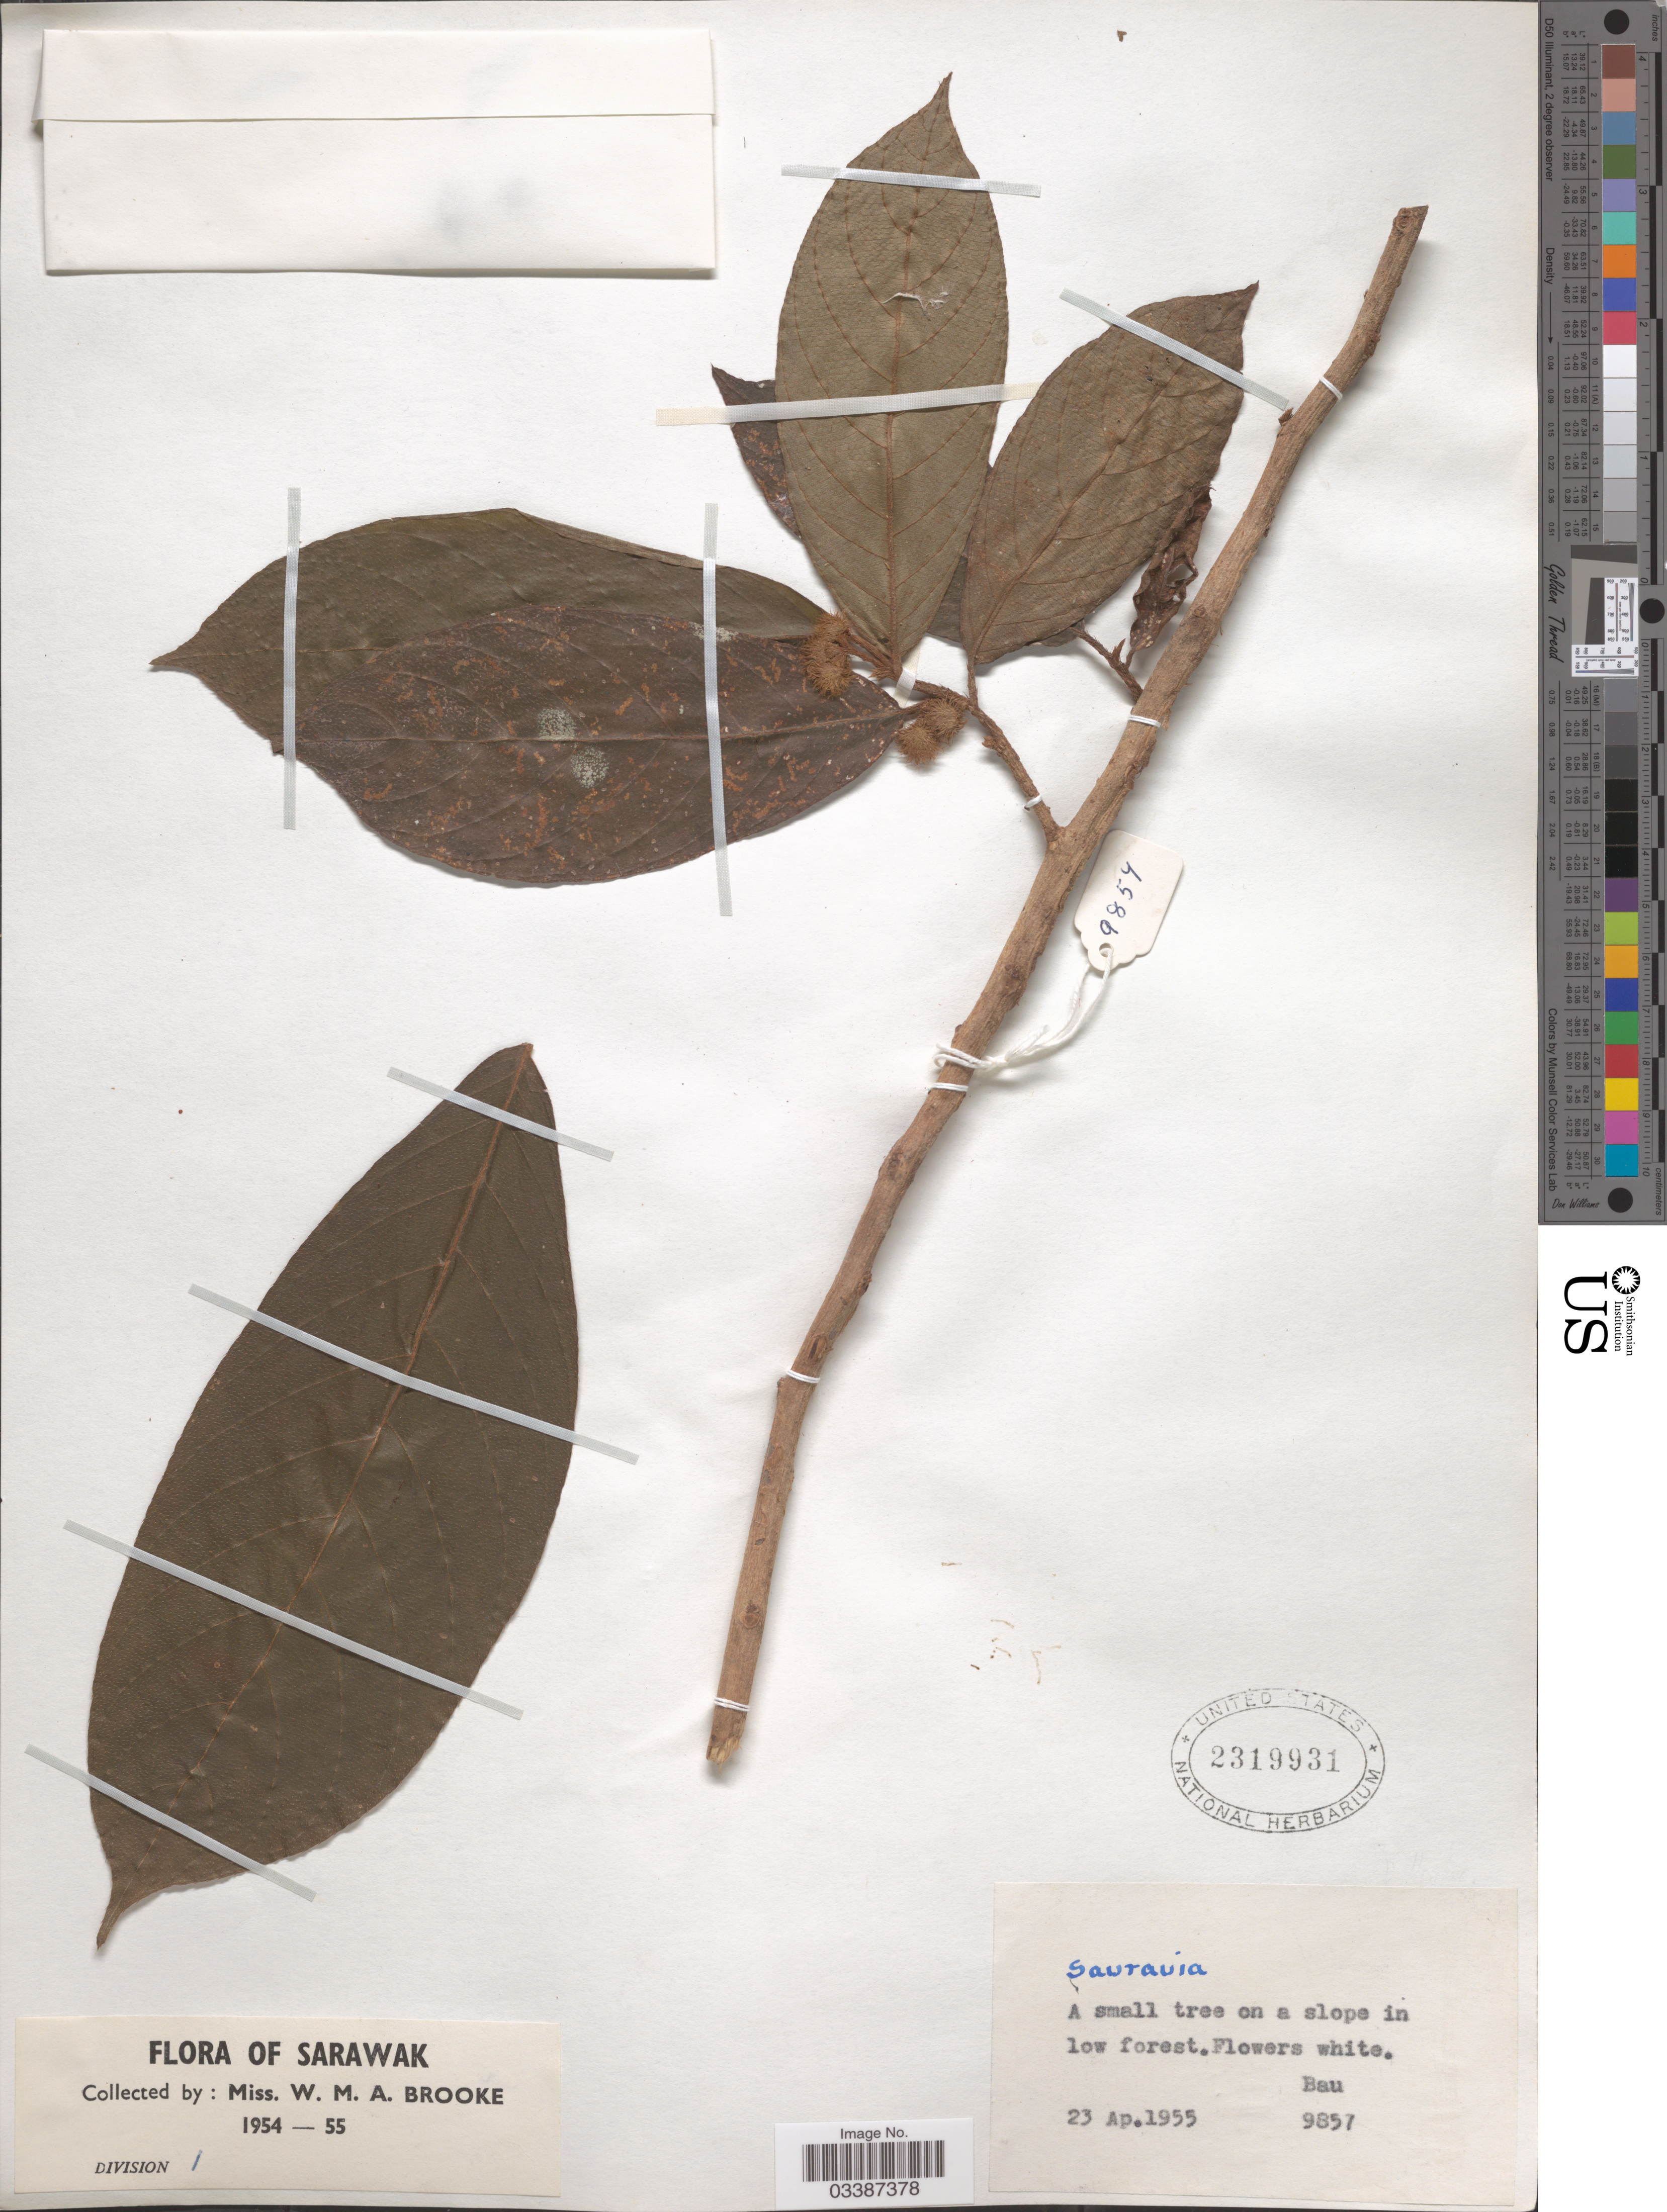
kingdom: Plantae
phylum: Tracheophyta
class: Magnoliopsida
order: Ericales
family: Actinidiaceae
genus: Saurauia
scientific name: Saurauia sp.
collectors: W. Brooke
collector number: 9857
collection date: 1955-04-23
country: Malaysia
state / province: Sarawak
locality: Bau.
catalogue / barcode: US 2319931